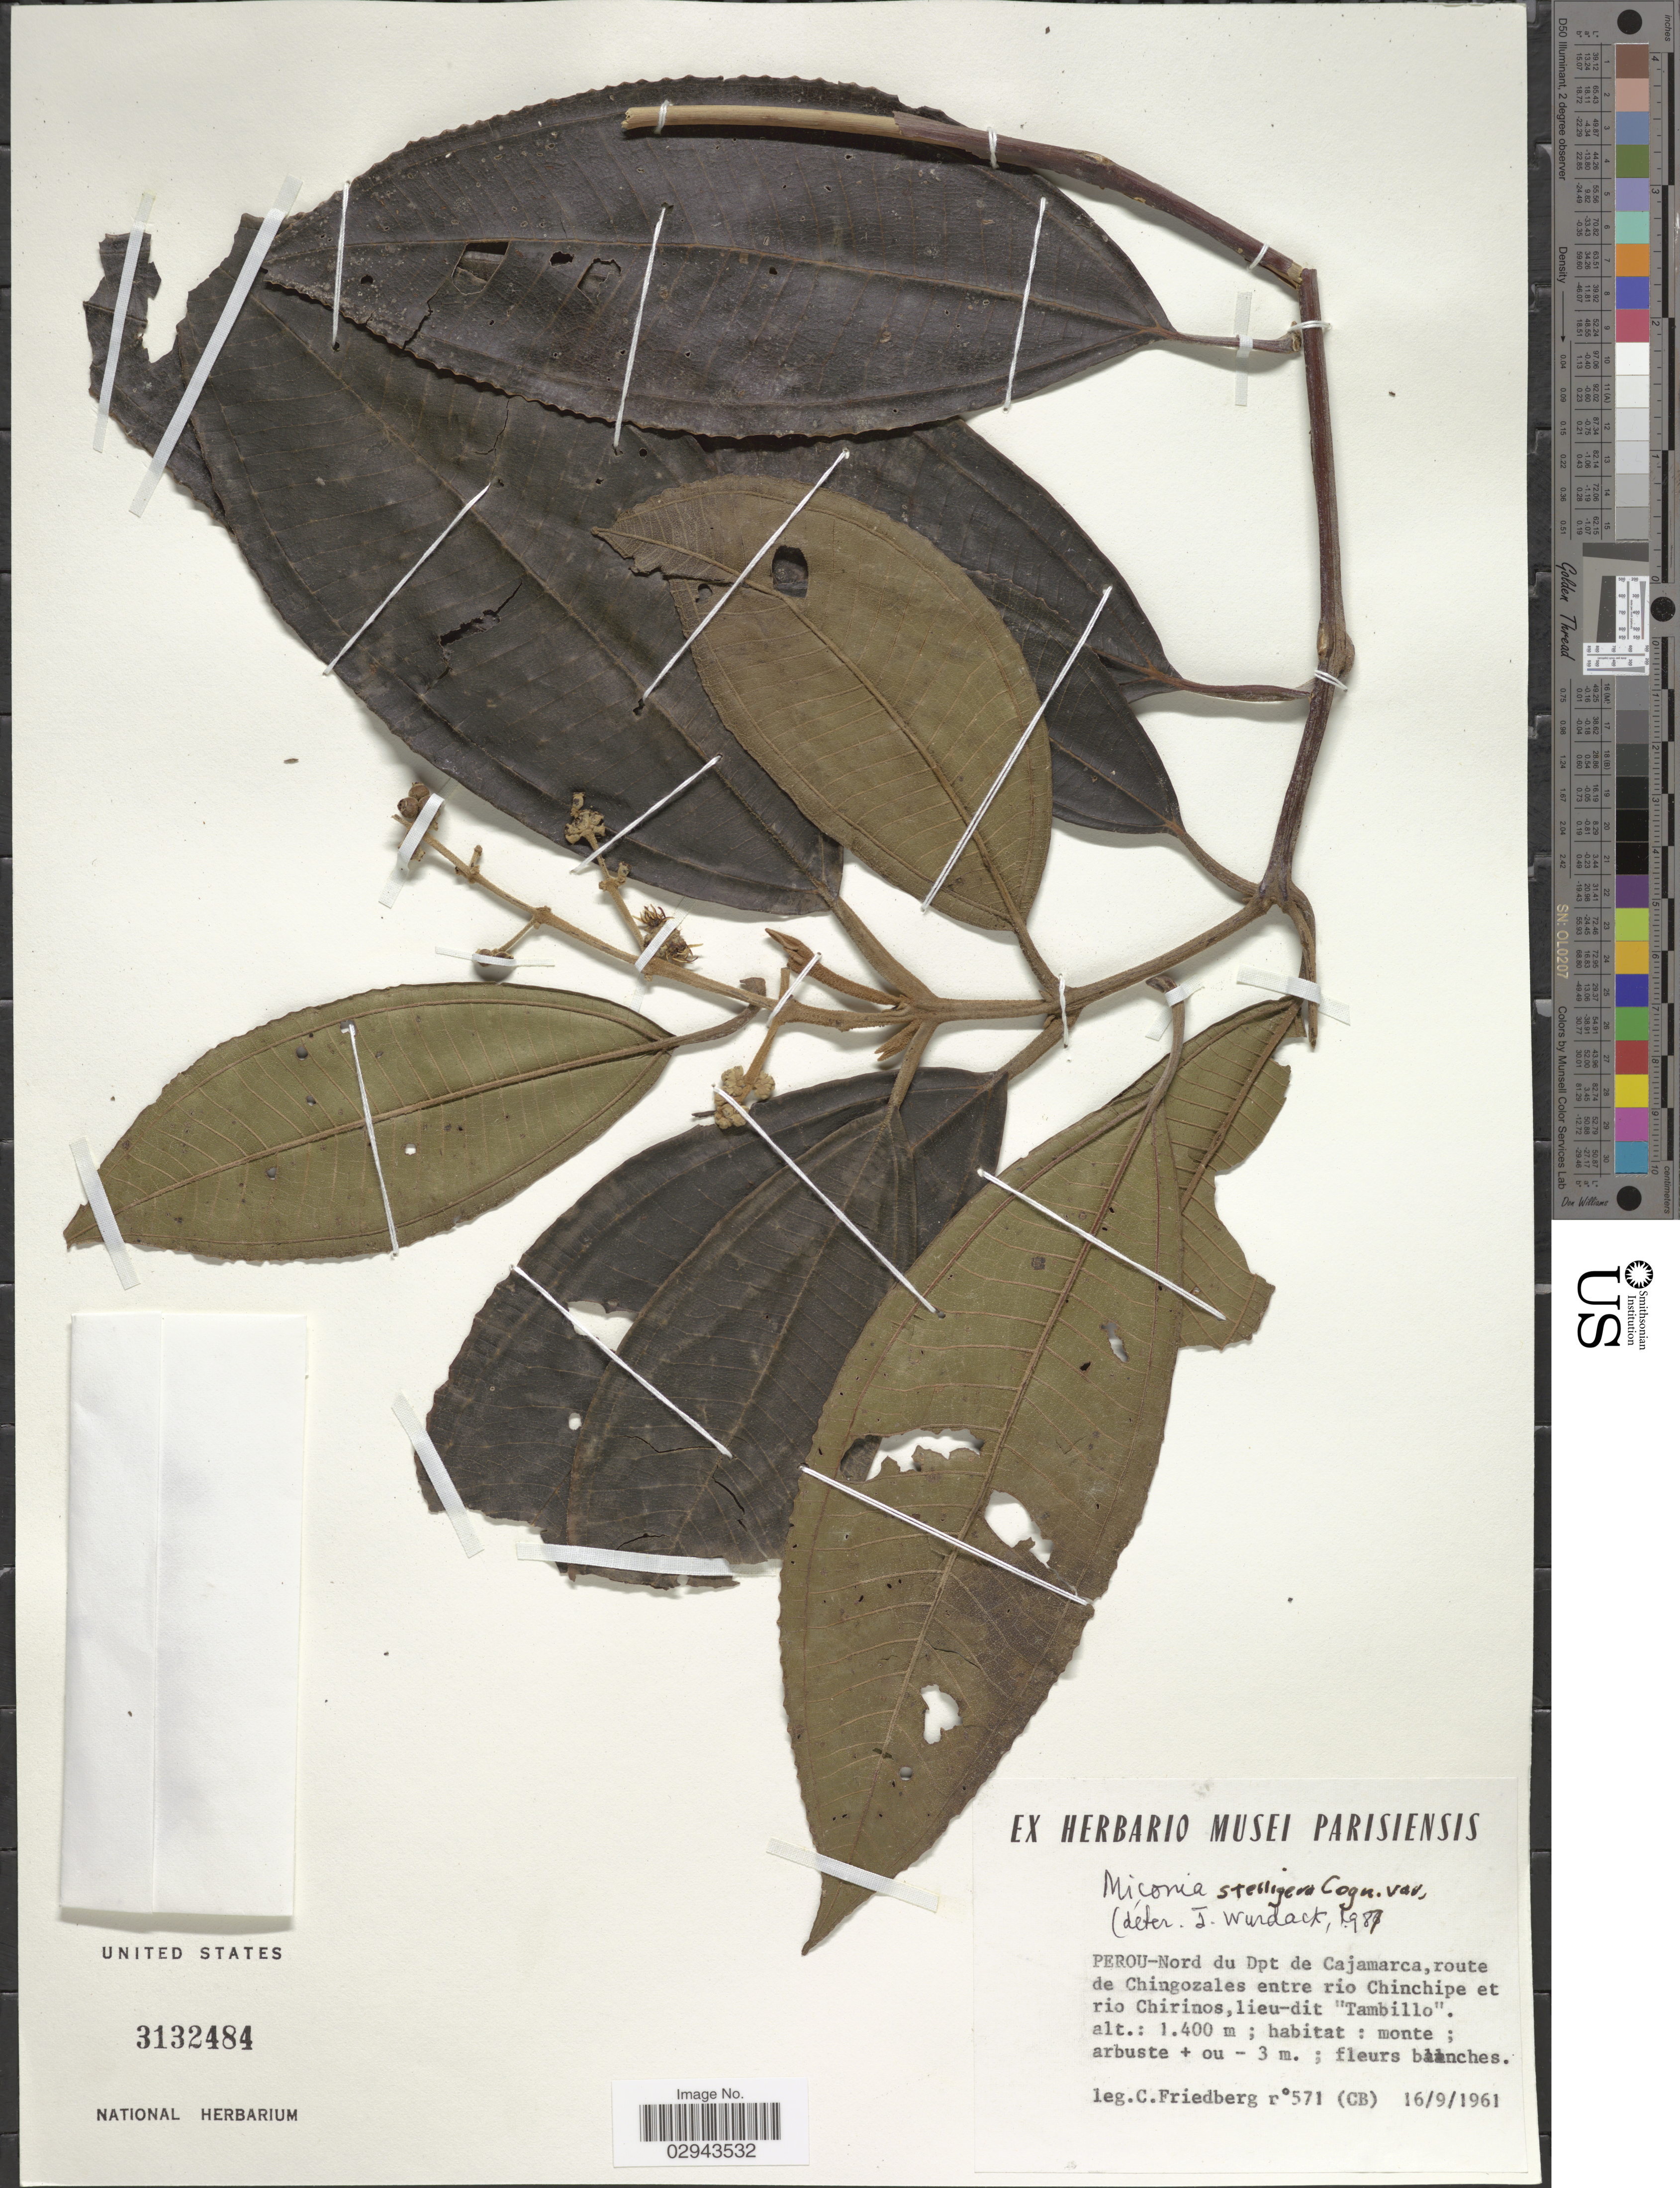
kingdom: Plantae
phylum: Tracheophyta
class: Magnoliopsida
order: Myrtales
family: Melastomataceae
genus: Miconia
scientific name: Miconia stelligera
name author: Cogn.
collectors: C. Friedberg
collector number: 571 (CB)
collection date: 1961-09-16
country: Peru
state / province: Cajamarca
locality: Nord du Dpt de Cajamarca, route de Chingozales entre rio Chinchipe et rio Chirinos, lieu-dit "Tambillo".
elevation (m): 1400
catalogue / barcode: US 3132484